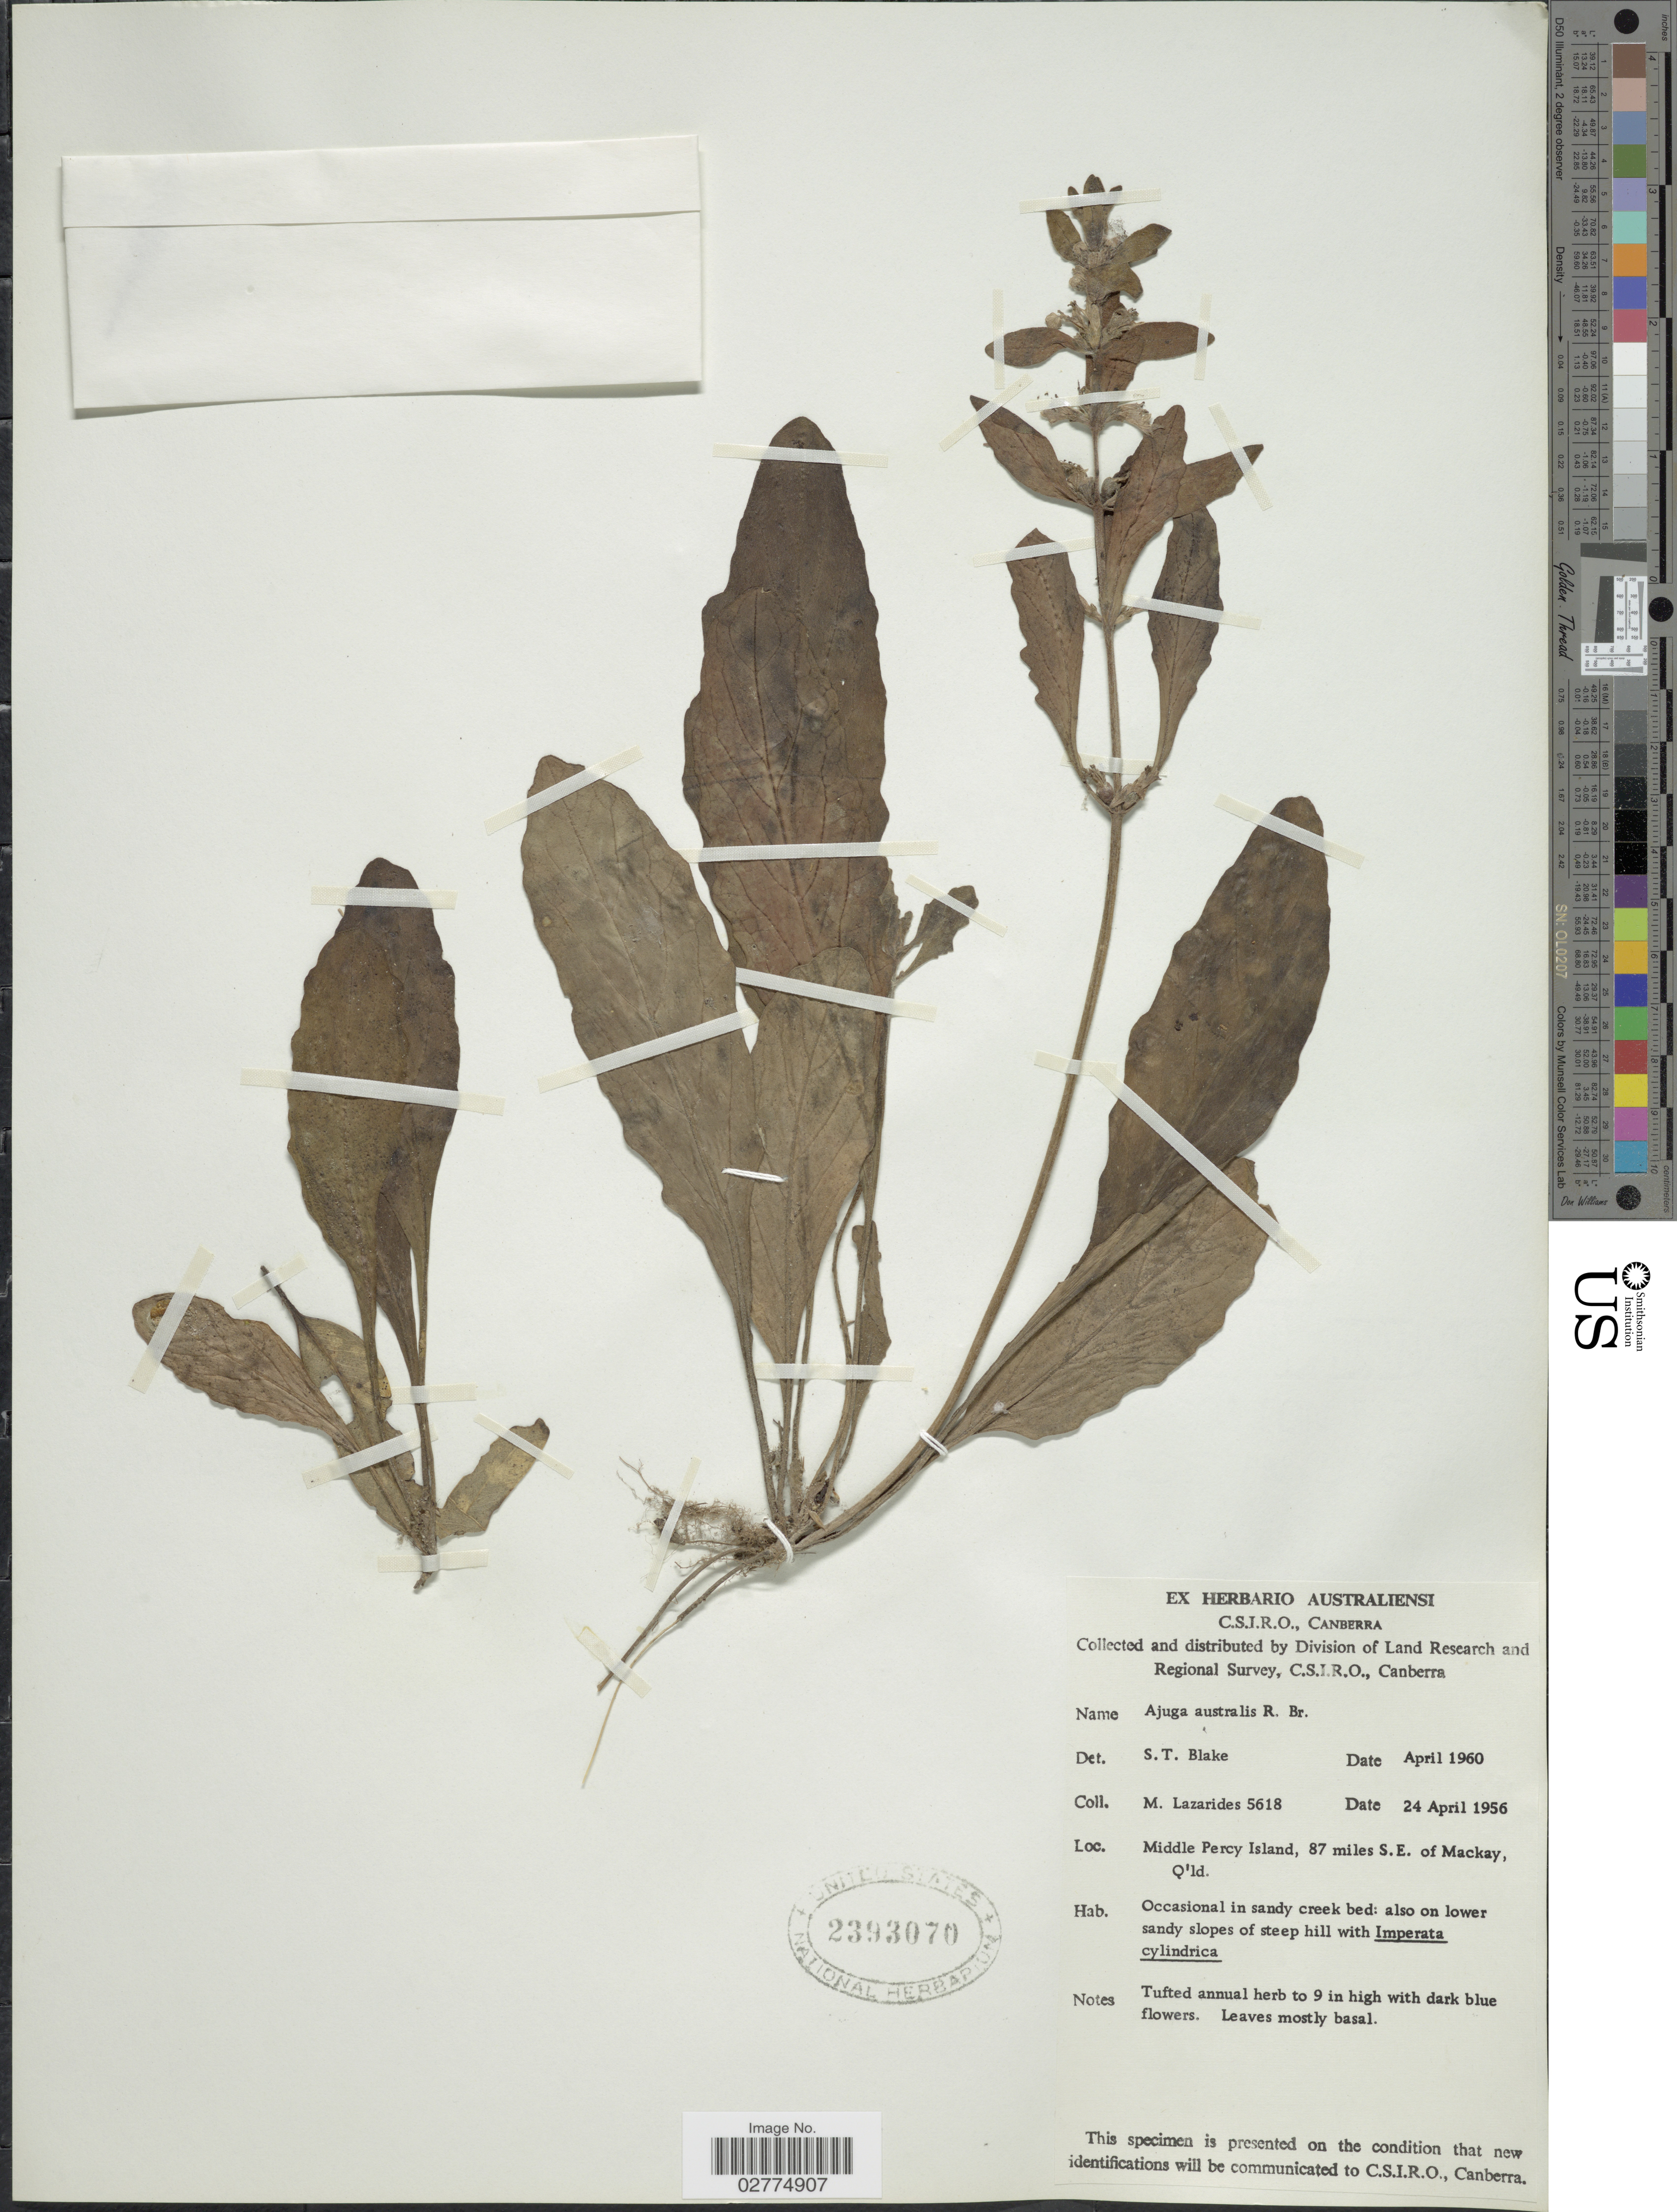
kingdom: Plantae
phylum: Tracheophyta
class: Magnoliopsida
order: Lamiales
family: Lamiaceae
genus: Ajuga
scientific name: Ajuga australis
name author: R. Br.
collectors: M. Lazarides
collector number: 5618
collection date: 1956-04-24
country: Australia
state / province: Queensland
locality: Middle Percy Island, 87 miles S.E. of Mackay, Q'ld.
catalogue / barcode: US 2393070